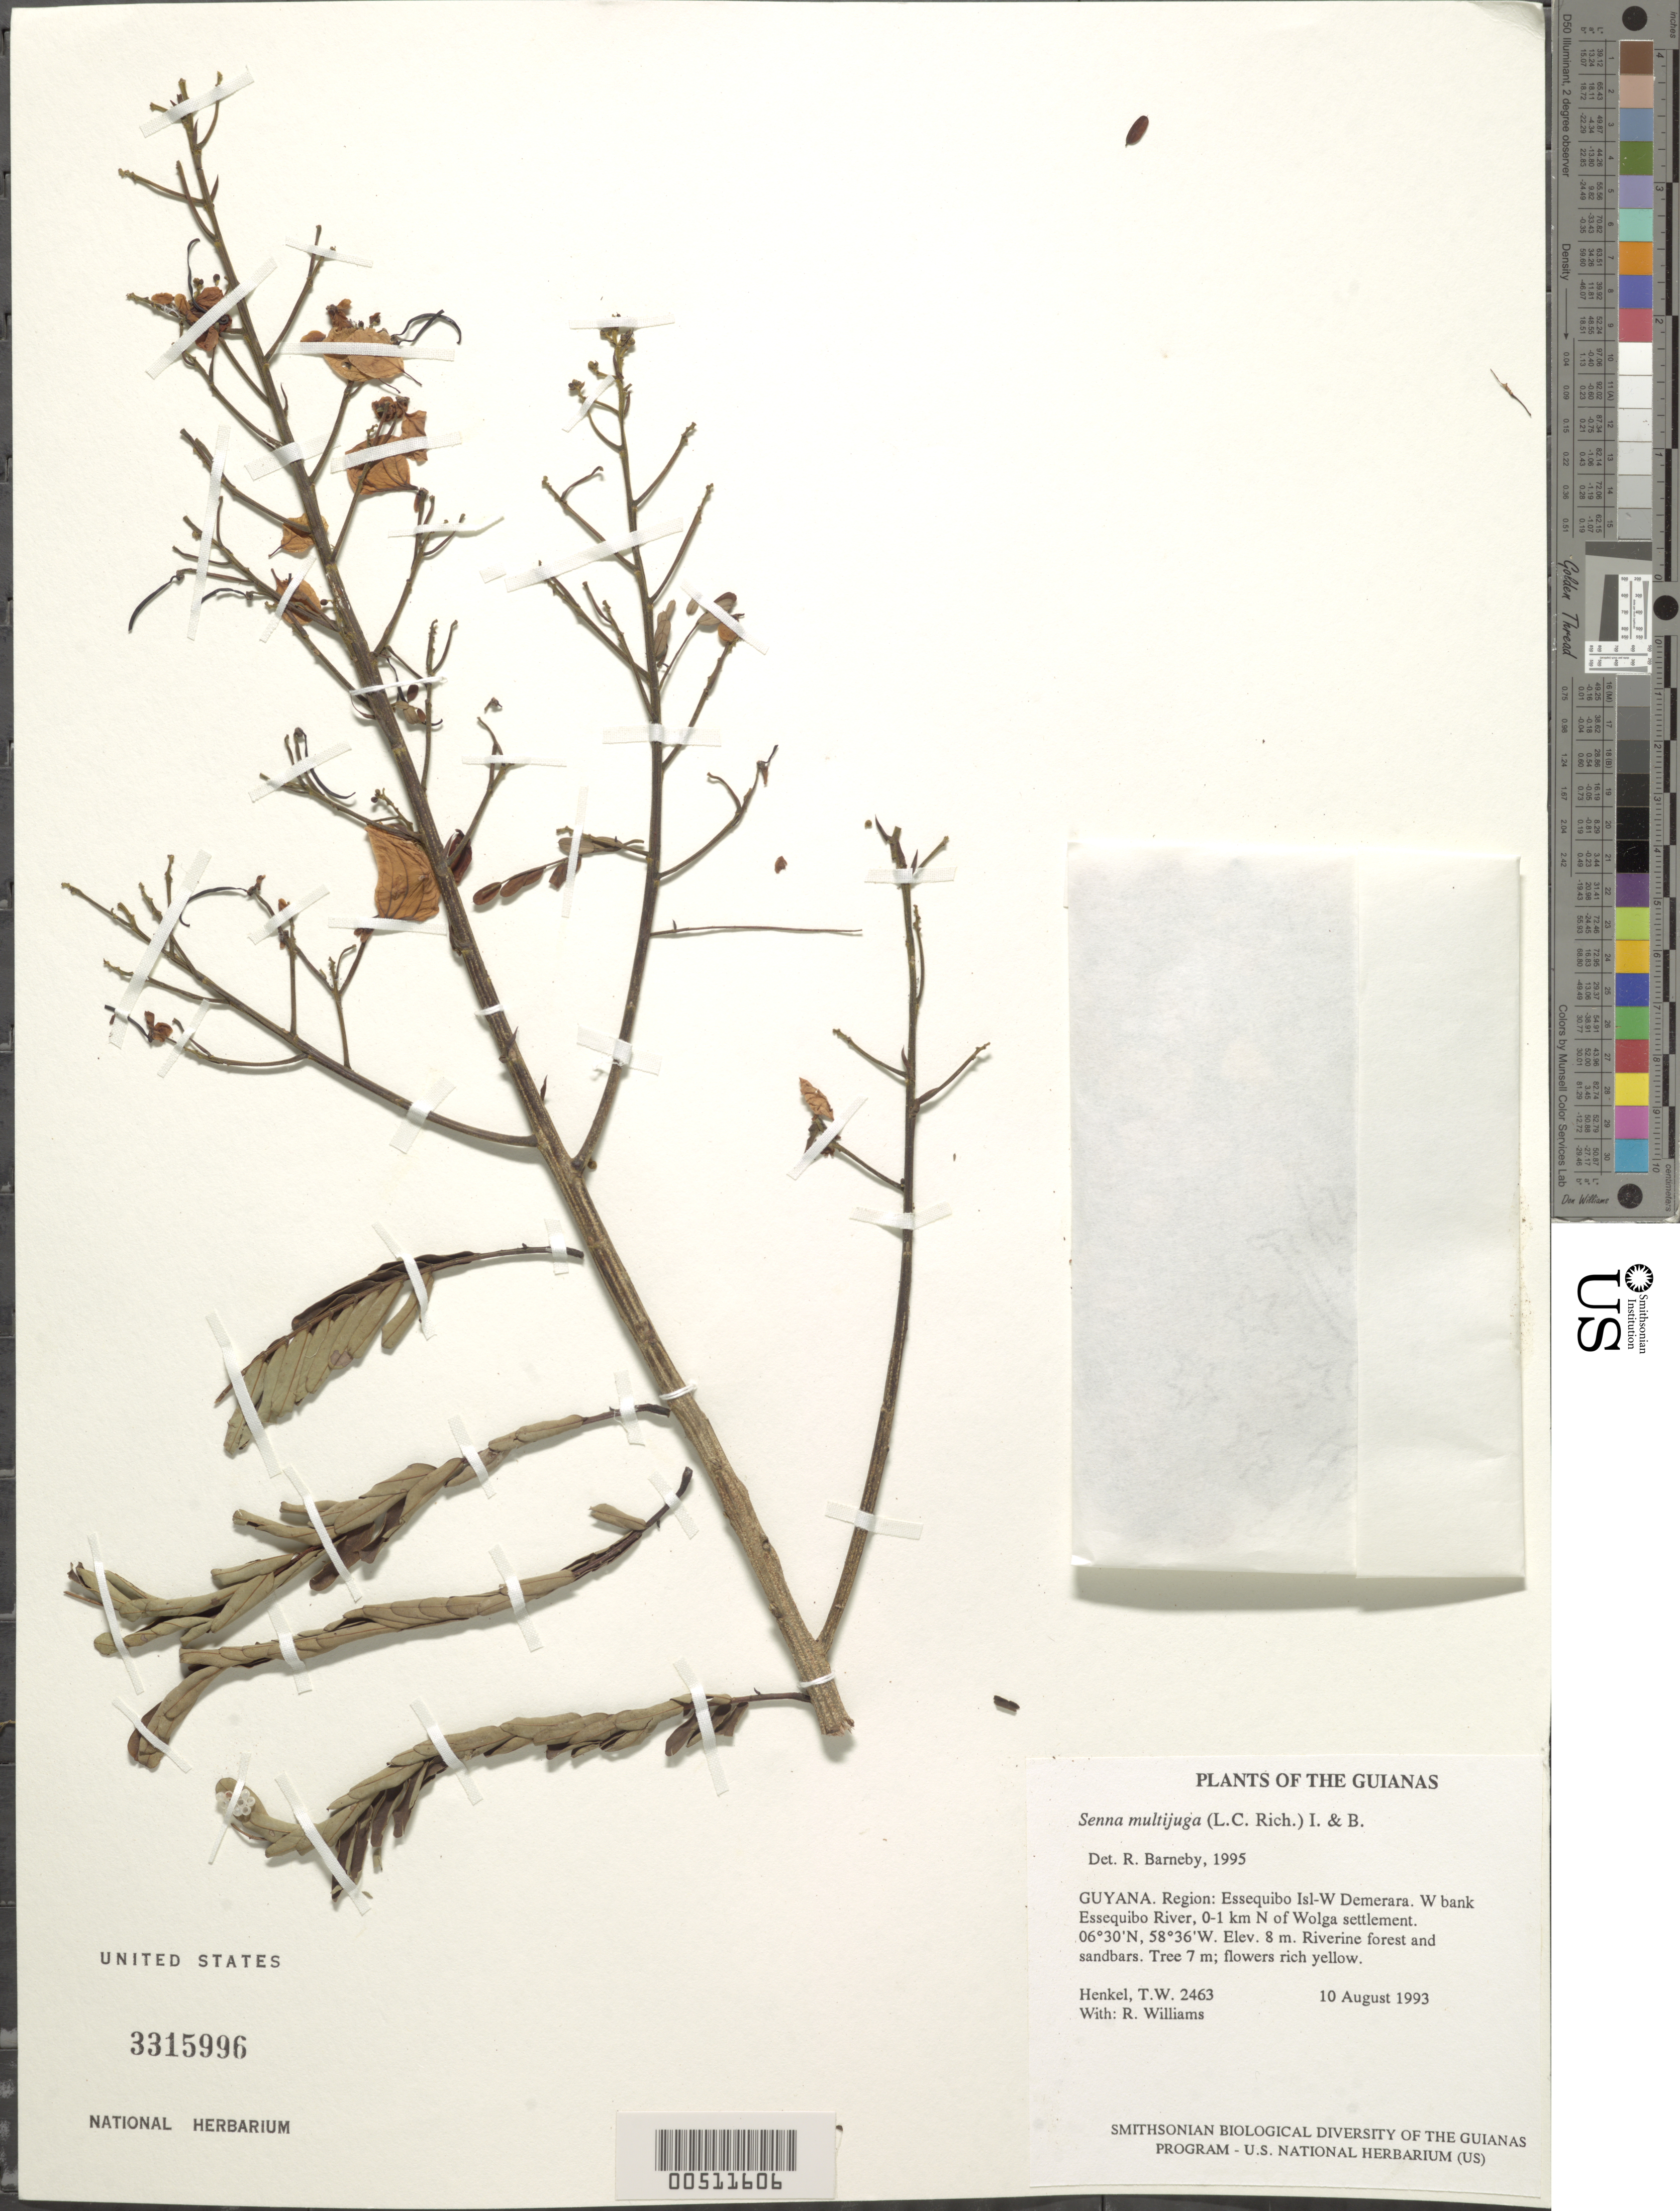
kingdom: Plantae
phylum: Tracheophyta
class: Magnoliopsida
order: Fabales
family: Fabaceae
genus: Senna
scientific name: Senna multijuga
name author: (Rich.) H.S. Irwin & Barneby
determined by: Barneby, Rupert C., (NY)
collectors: T. Henkel & R. Williams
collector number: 2463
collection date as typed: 10 August 1993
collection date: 1993-08-10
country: Guyana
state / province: Essequibo Isl-W. Demerara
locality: W bank Essequibo River, 0-1 km N of Wolga settlement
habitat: Riverine forest and sandbars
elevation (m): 8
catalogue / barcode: US 3315996